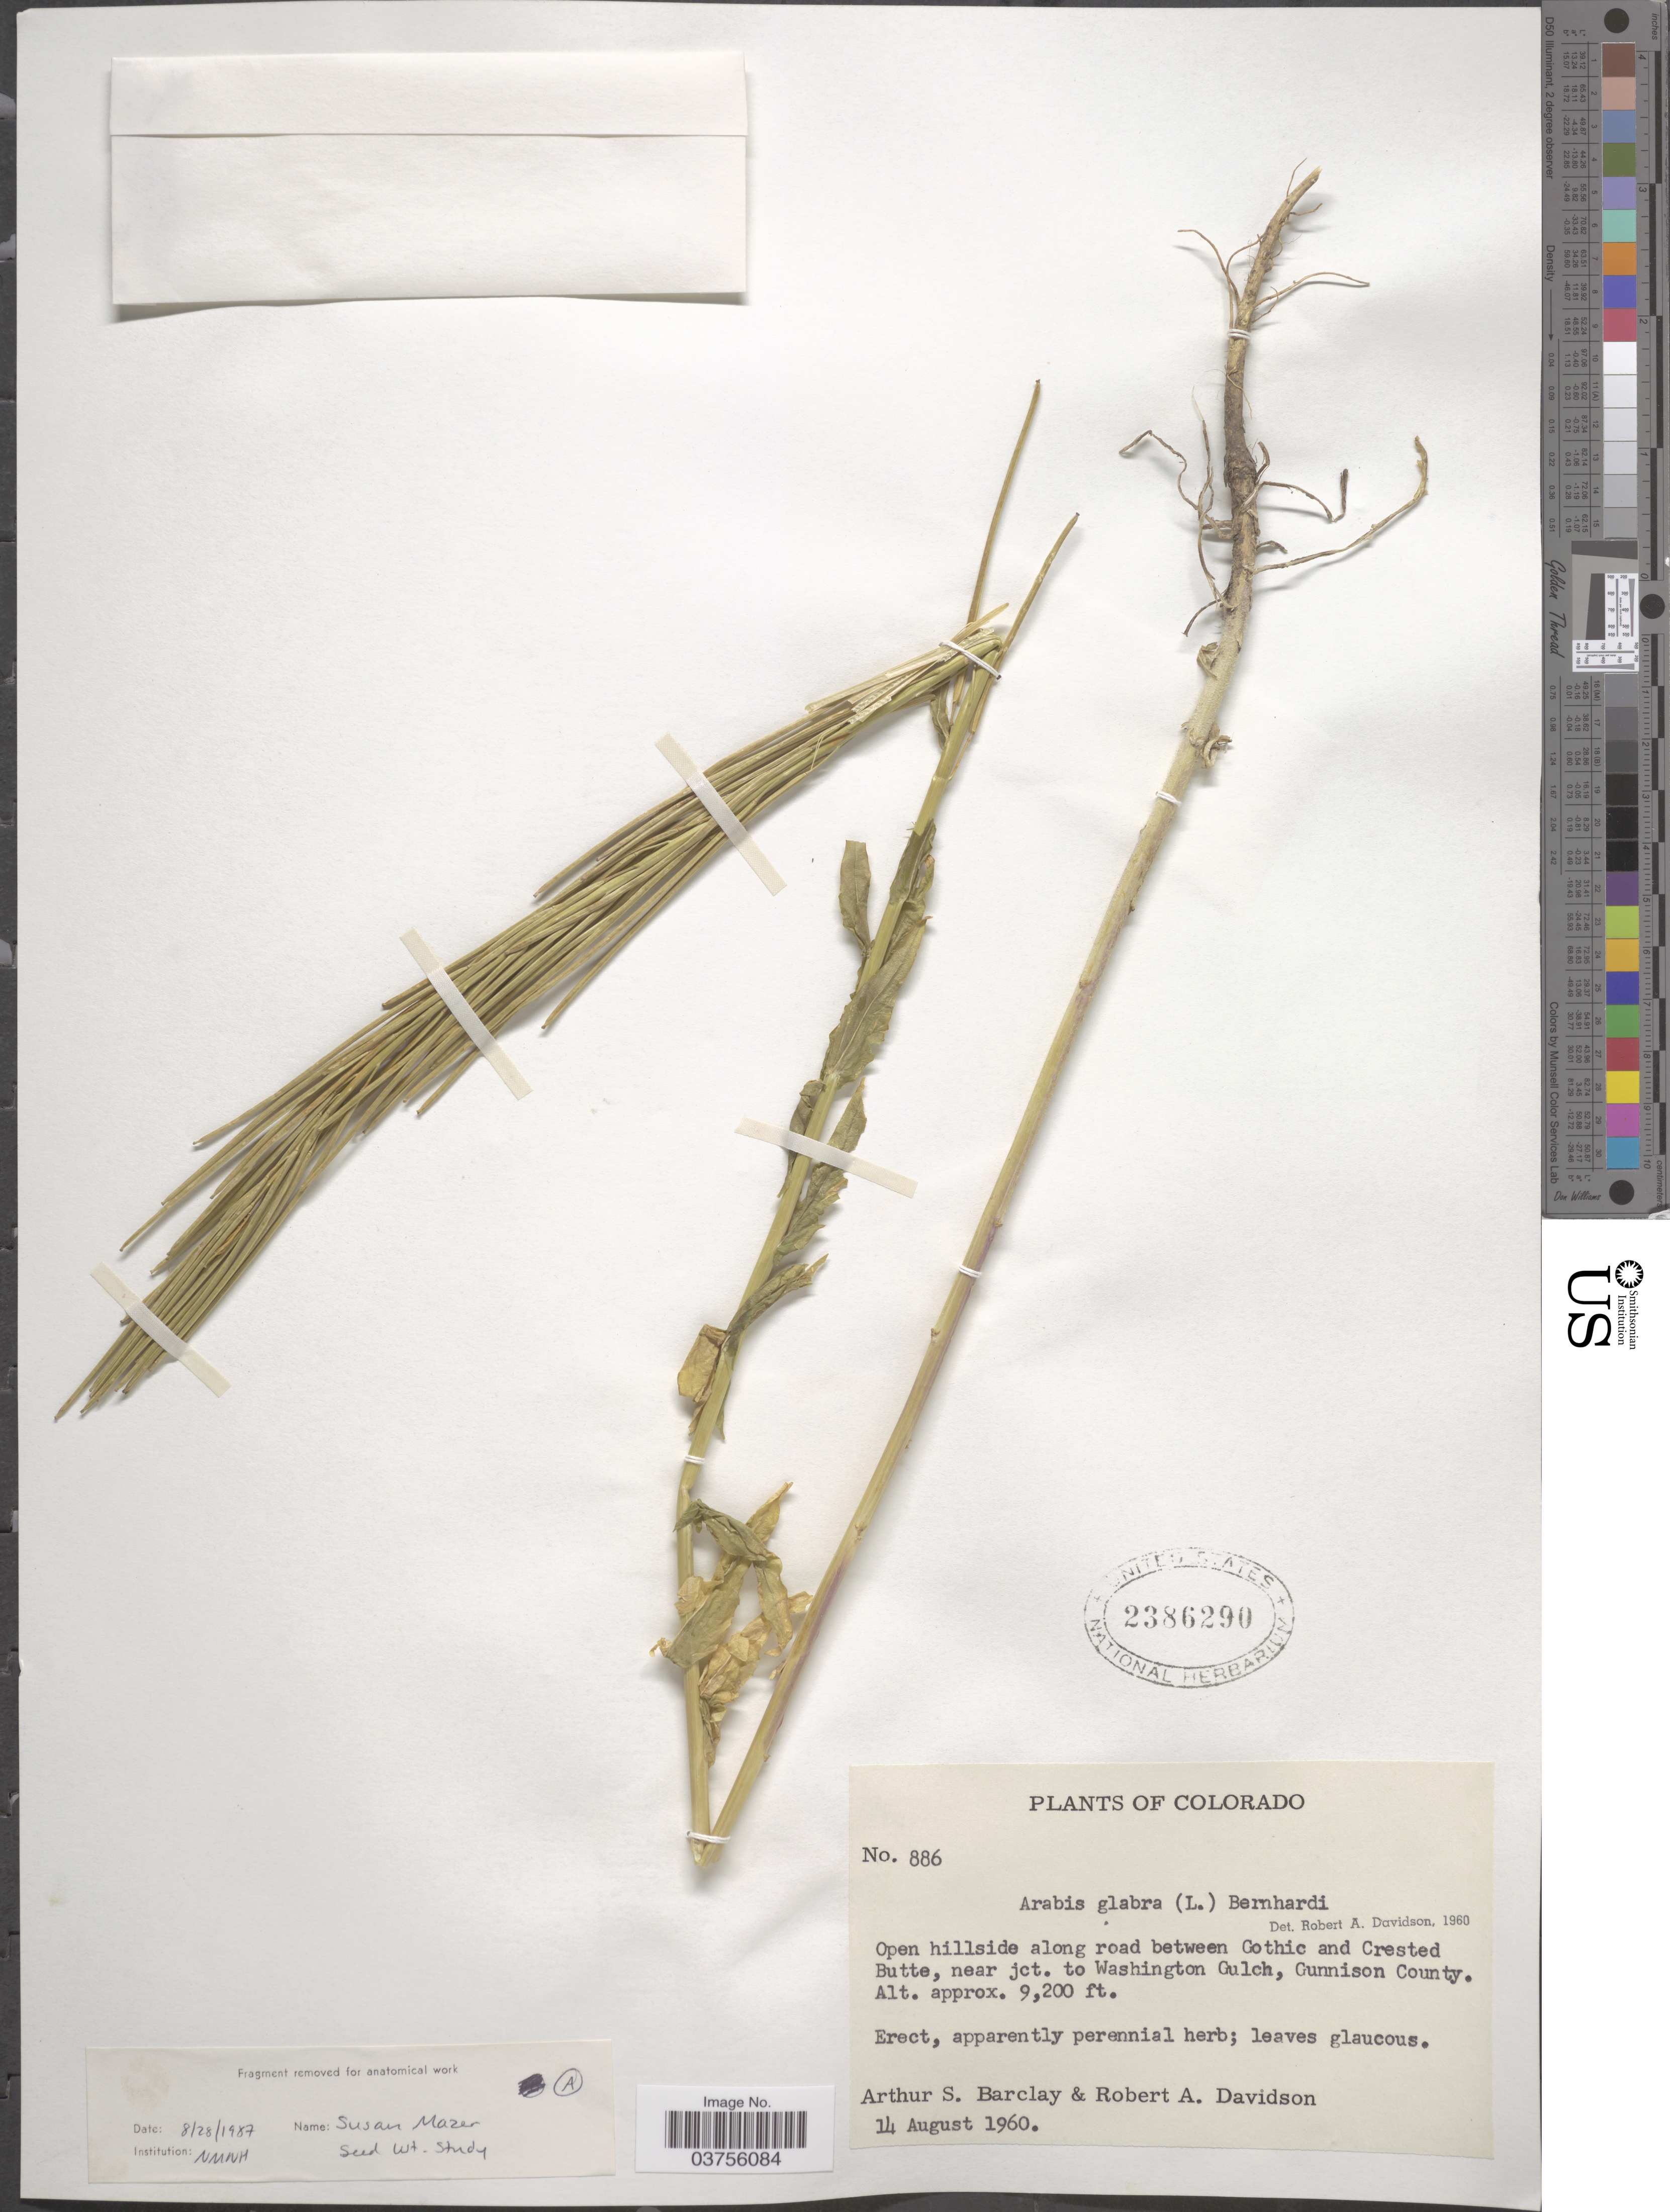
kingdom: Plantae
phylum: Tracheophyta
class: Magnoliopsida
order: Brassicales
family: Brassicaceae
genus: Turritis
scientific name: Turritis glabra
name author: L.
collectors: A. S. Barclay & R. A. Davidson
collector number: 886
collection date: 1960-08-14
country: United States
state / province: Colorado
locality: Open hillside along road between Gothic and Crested Butte, near jct. to Washington Gulch, Gunnison County.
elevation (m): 2804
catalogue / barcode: US 2386290